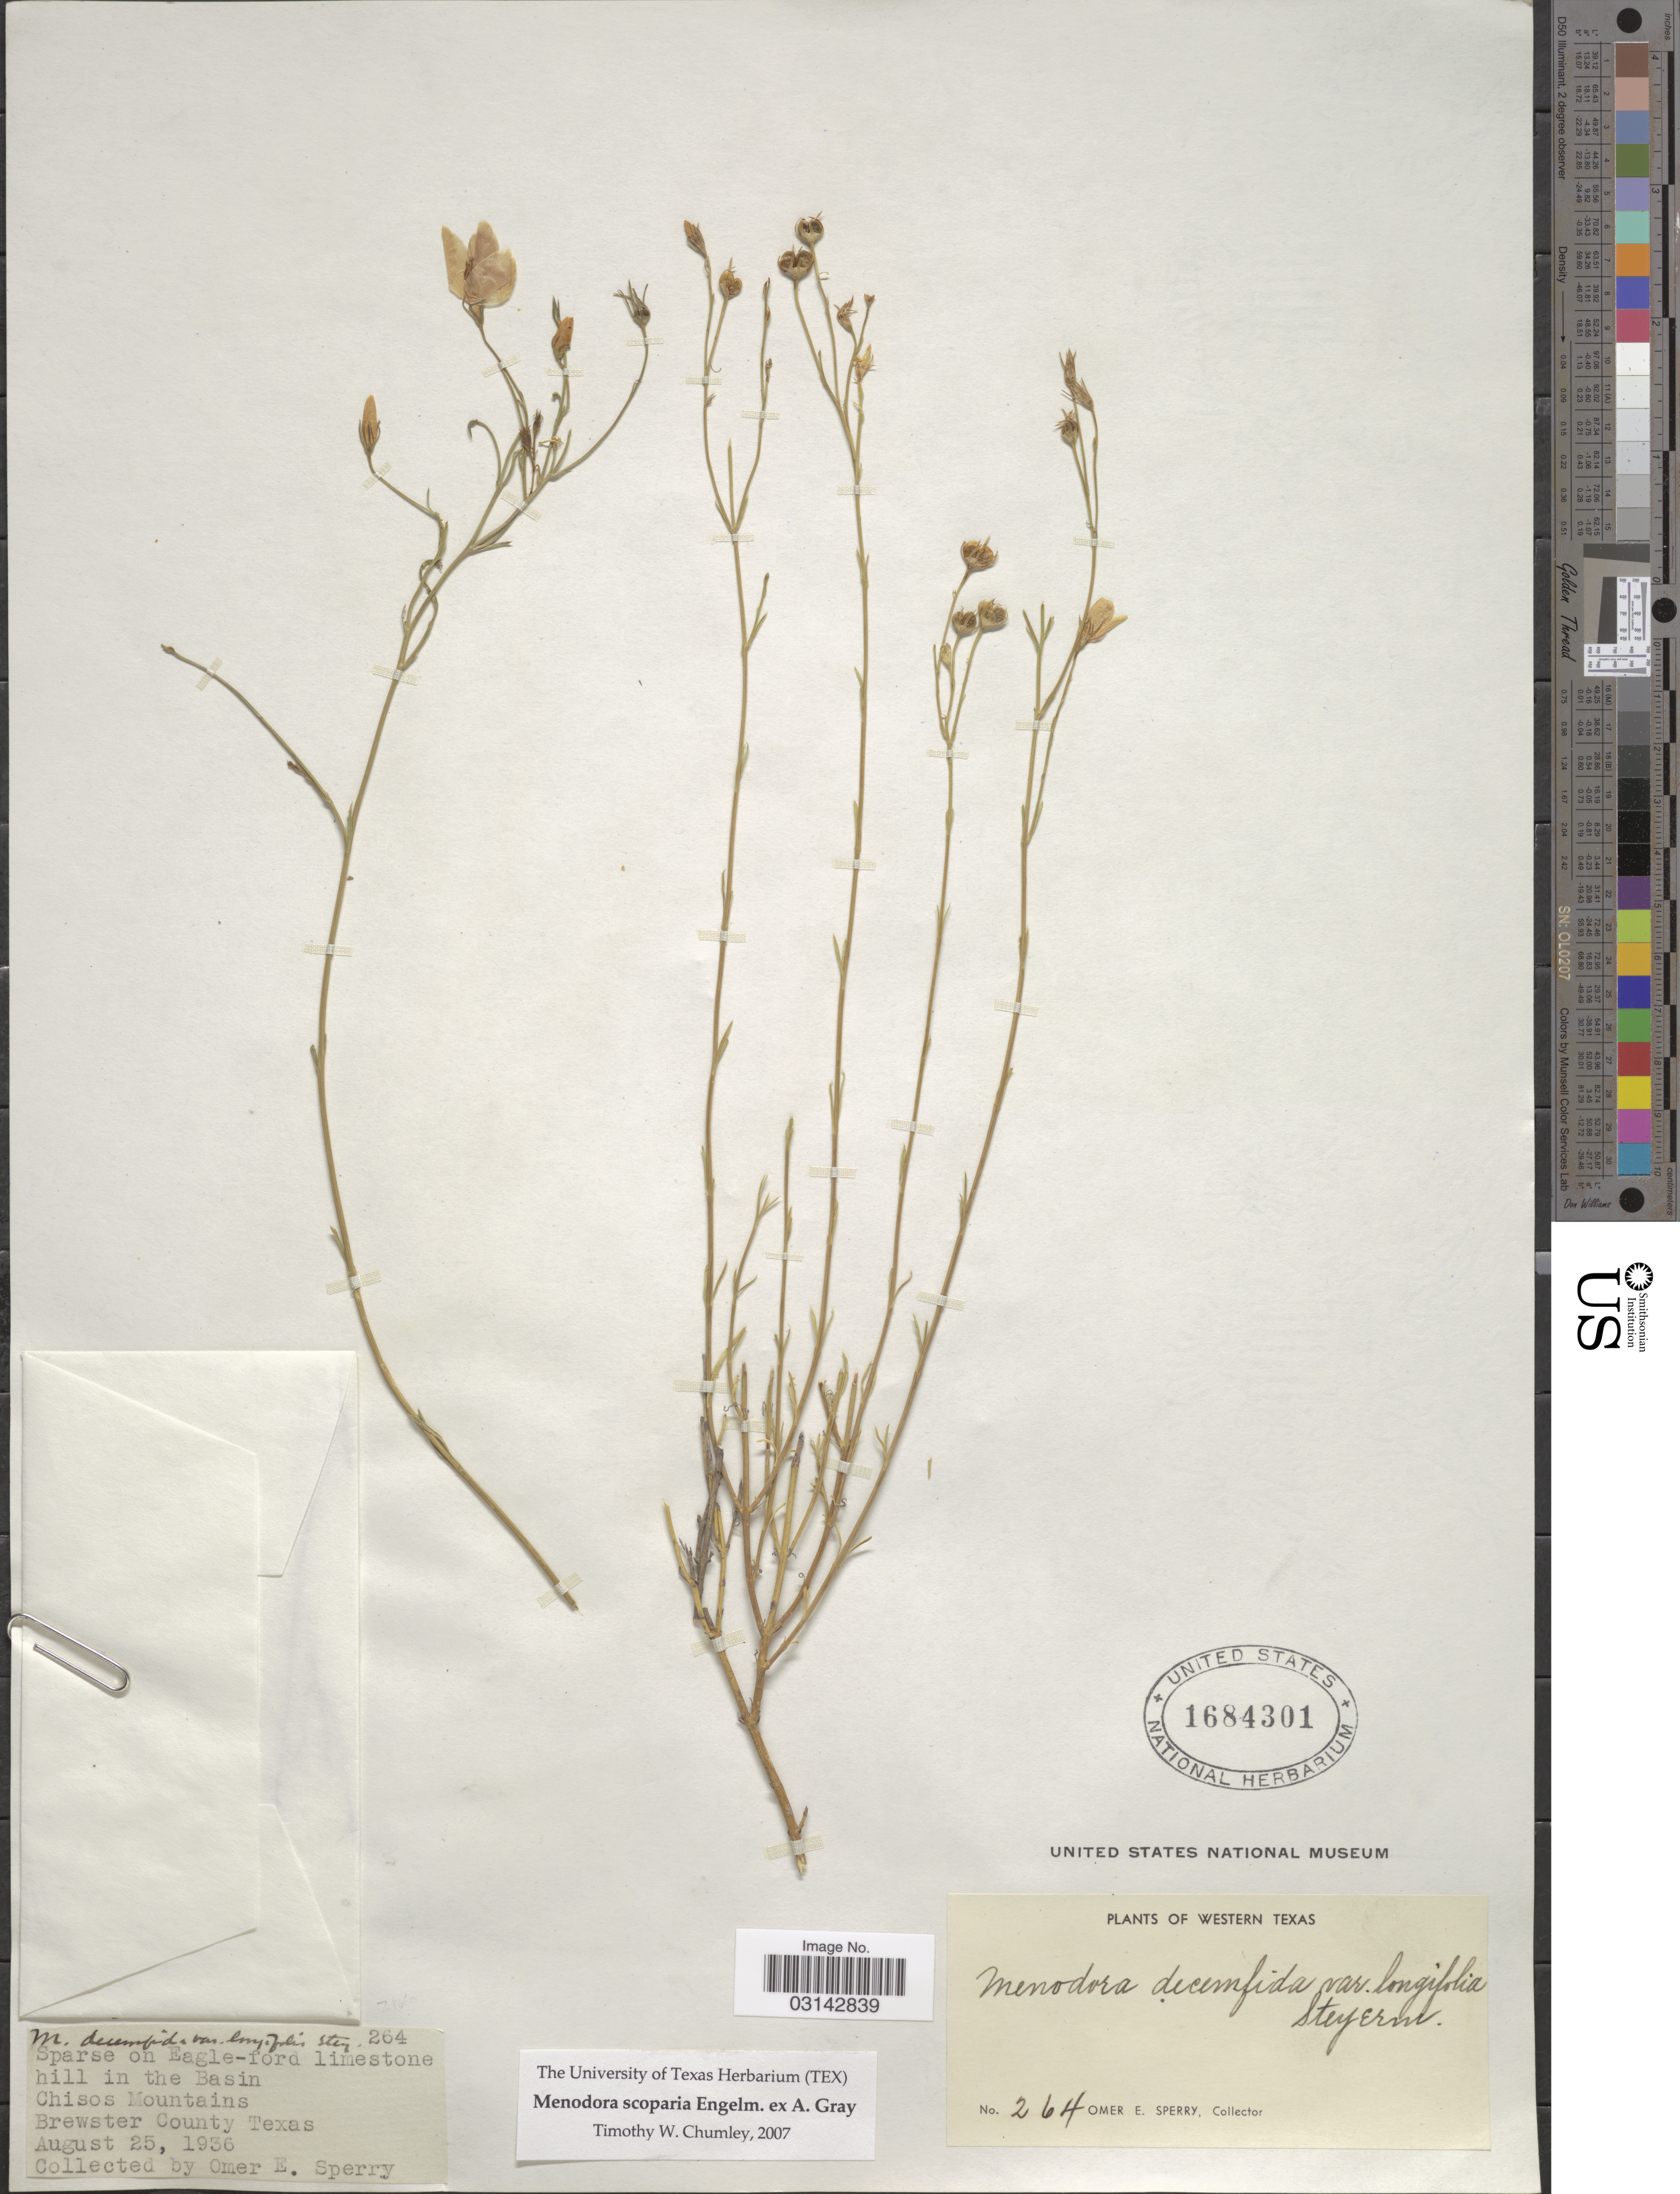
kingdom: Plantae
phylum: Tracheophyta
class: Magnoliopsida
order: Lamiales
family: Oleaceae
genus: Menodora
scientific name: Menodora scoparia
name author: Engelm. ex A. Gray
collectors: O. E. Sperry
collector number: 264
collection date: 1936-08-25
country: United States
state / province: Texas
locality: Western Texas. Sparse on Eagle-ford limestone hill in the Basin Chisos Mountains, Brewster County.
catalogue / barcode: US 1684301